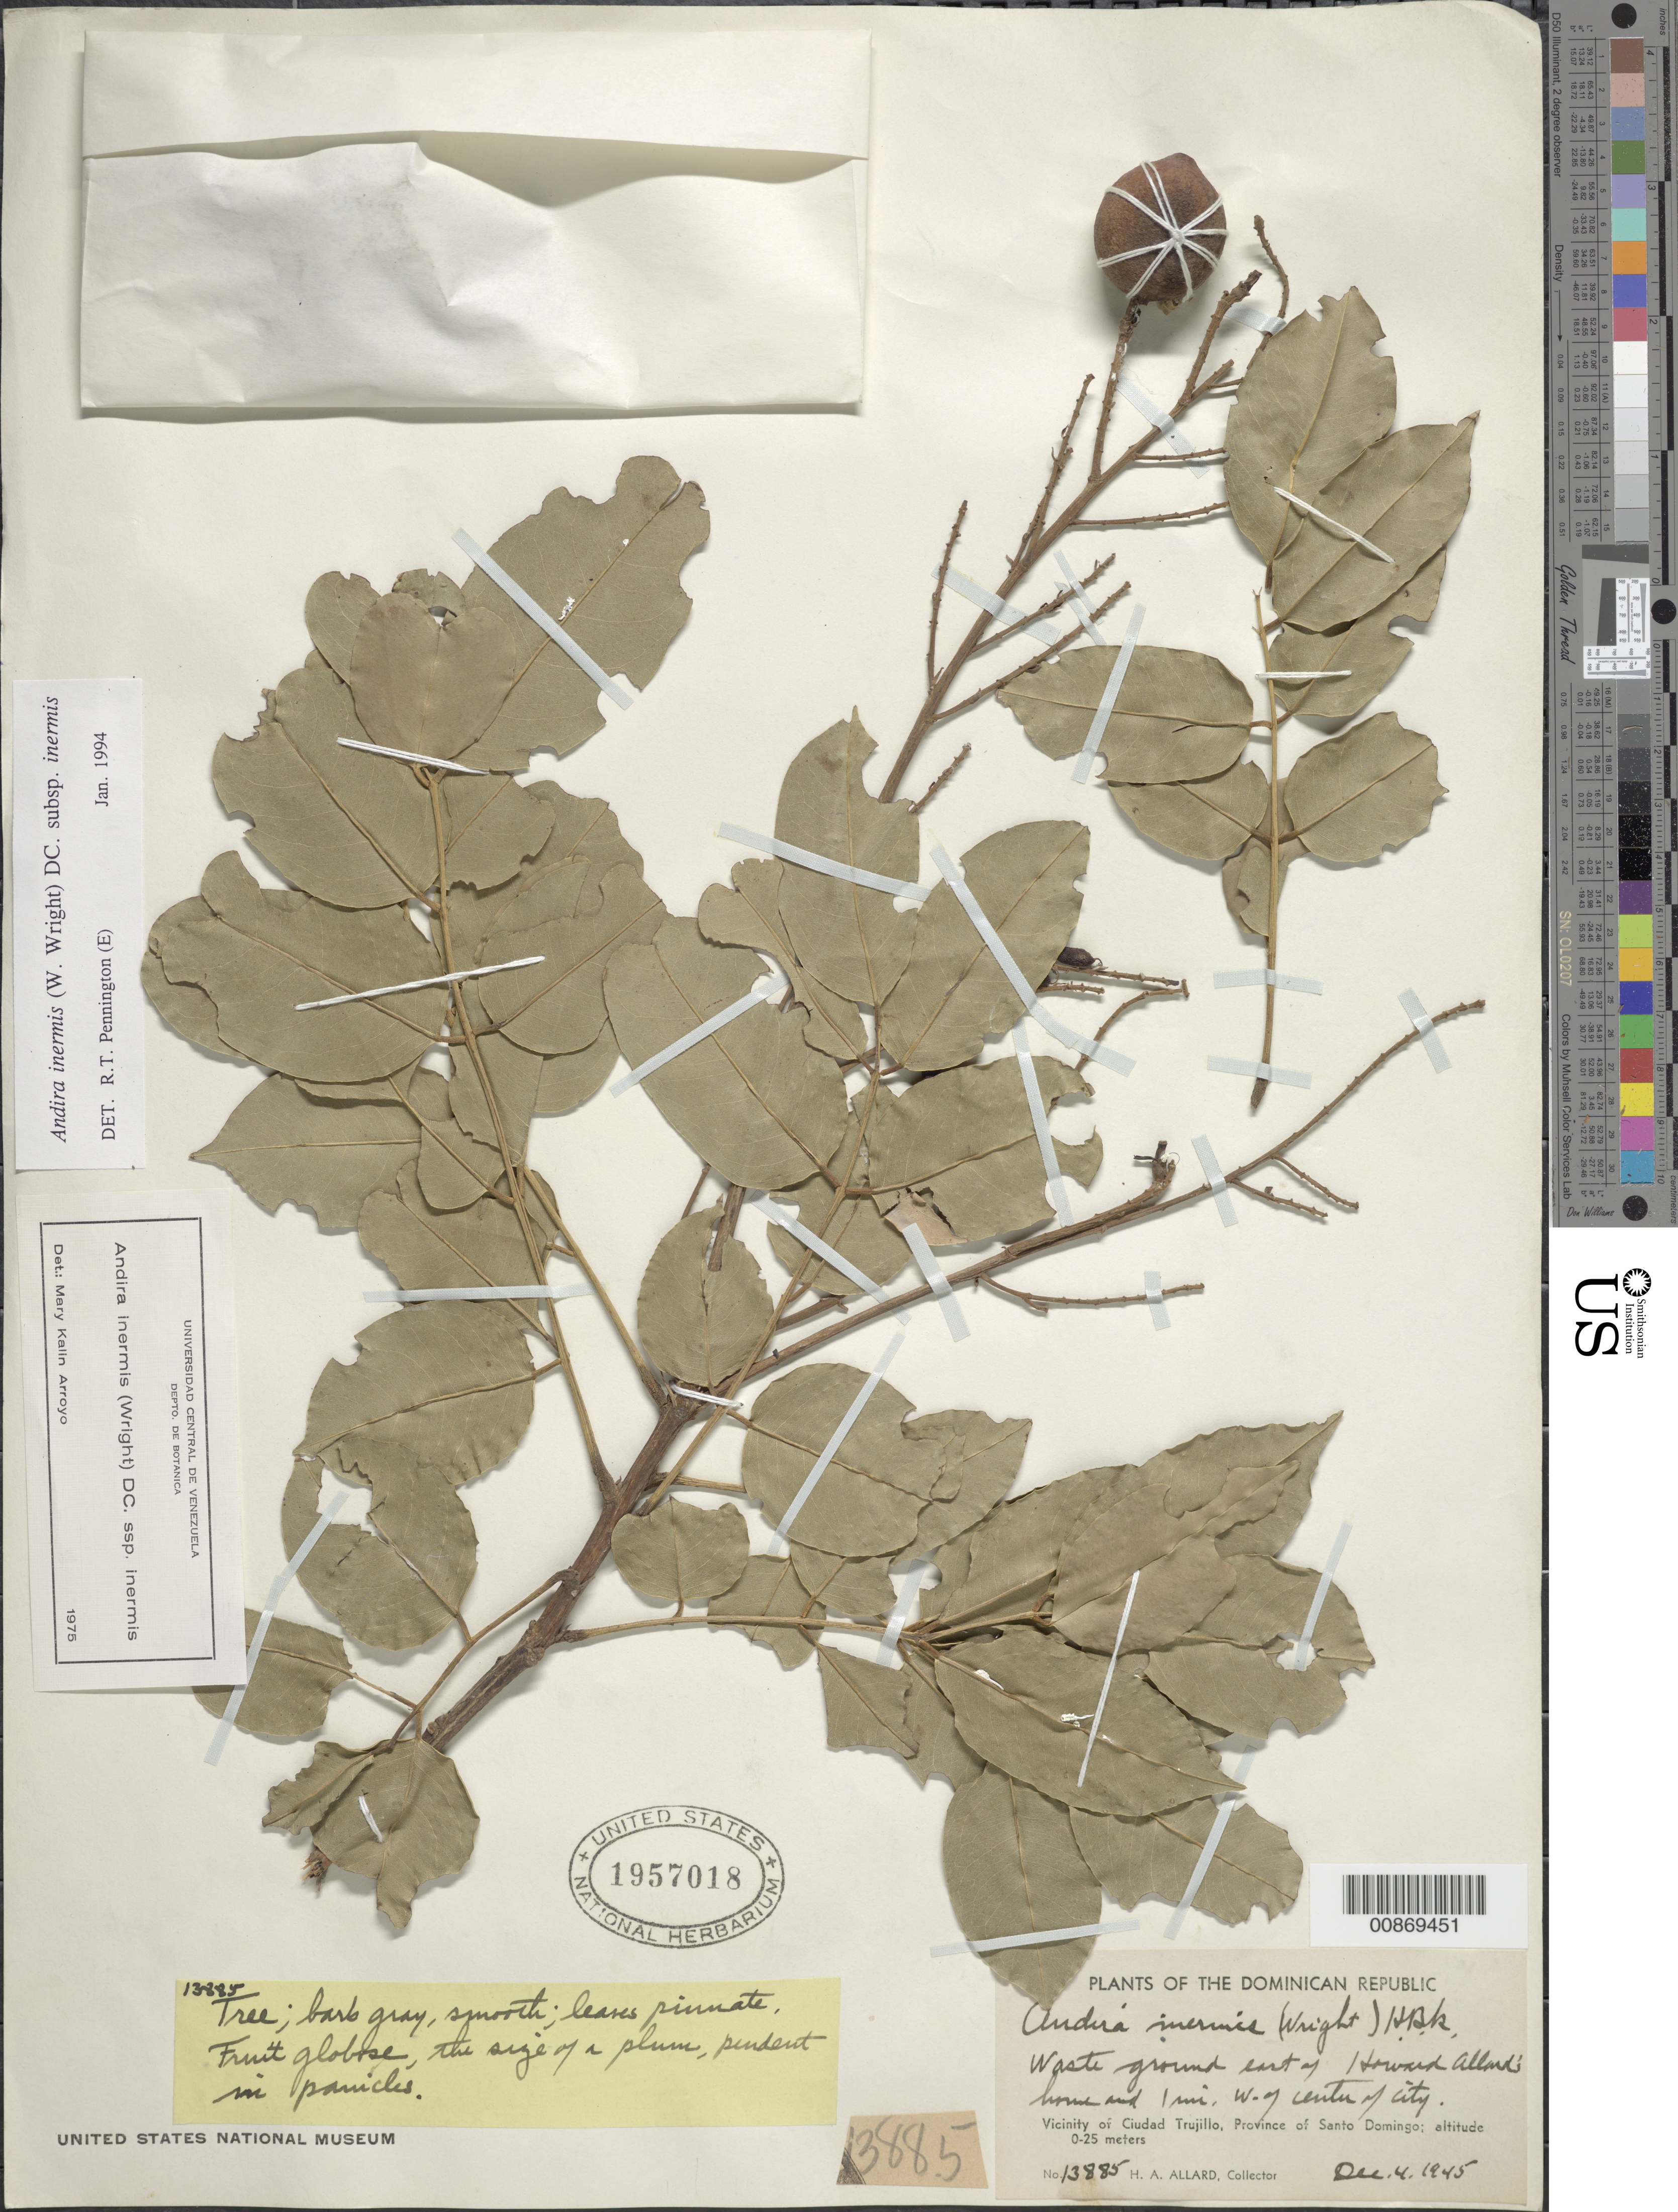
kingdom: Plantae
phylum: Tracheophyta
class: Magnoliopsida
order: Fabales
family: Fabaceae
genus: Andira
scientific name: Andira inermis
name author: (W. Wright) Kunth ex DC.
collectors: H. A. Allard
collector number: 13885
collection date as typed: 04 Dec 1945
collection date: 1945-12-04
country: Dominican Republic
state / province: Distrito Nacional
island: Hispaniola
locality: Vicinity of Ciudad Trujillo, Province of Santo Domingo (obsolete). Waste ground east of Howard Allard's home and 1 mi. W of center of city.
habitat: Waste ground.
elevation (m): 0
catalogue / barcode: US 1957018